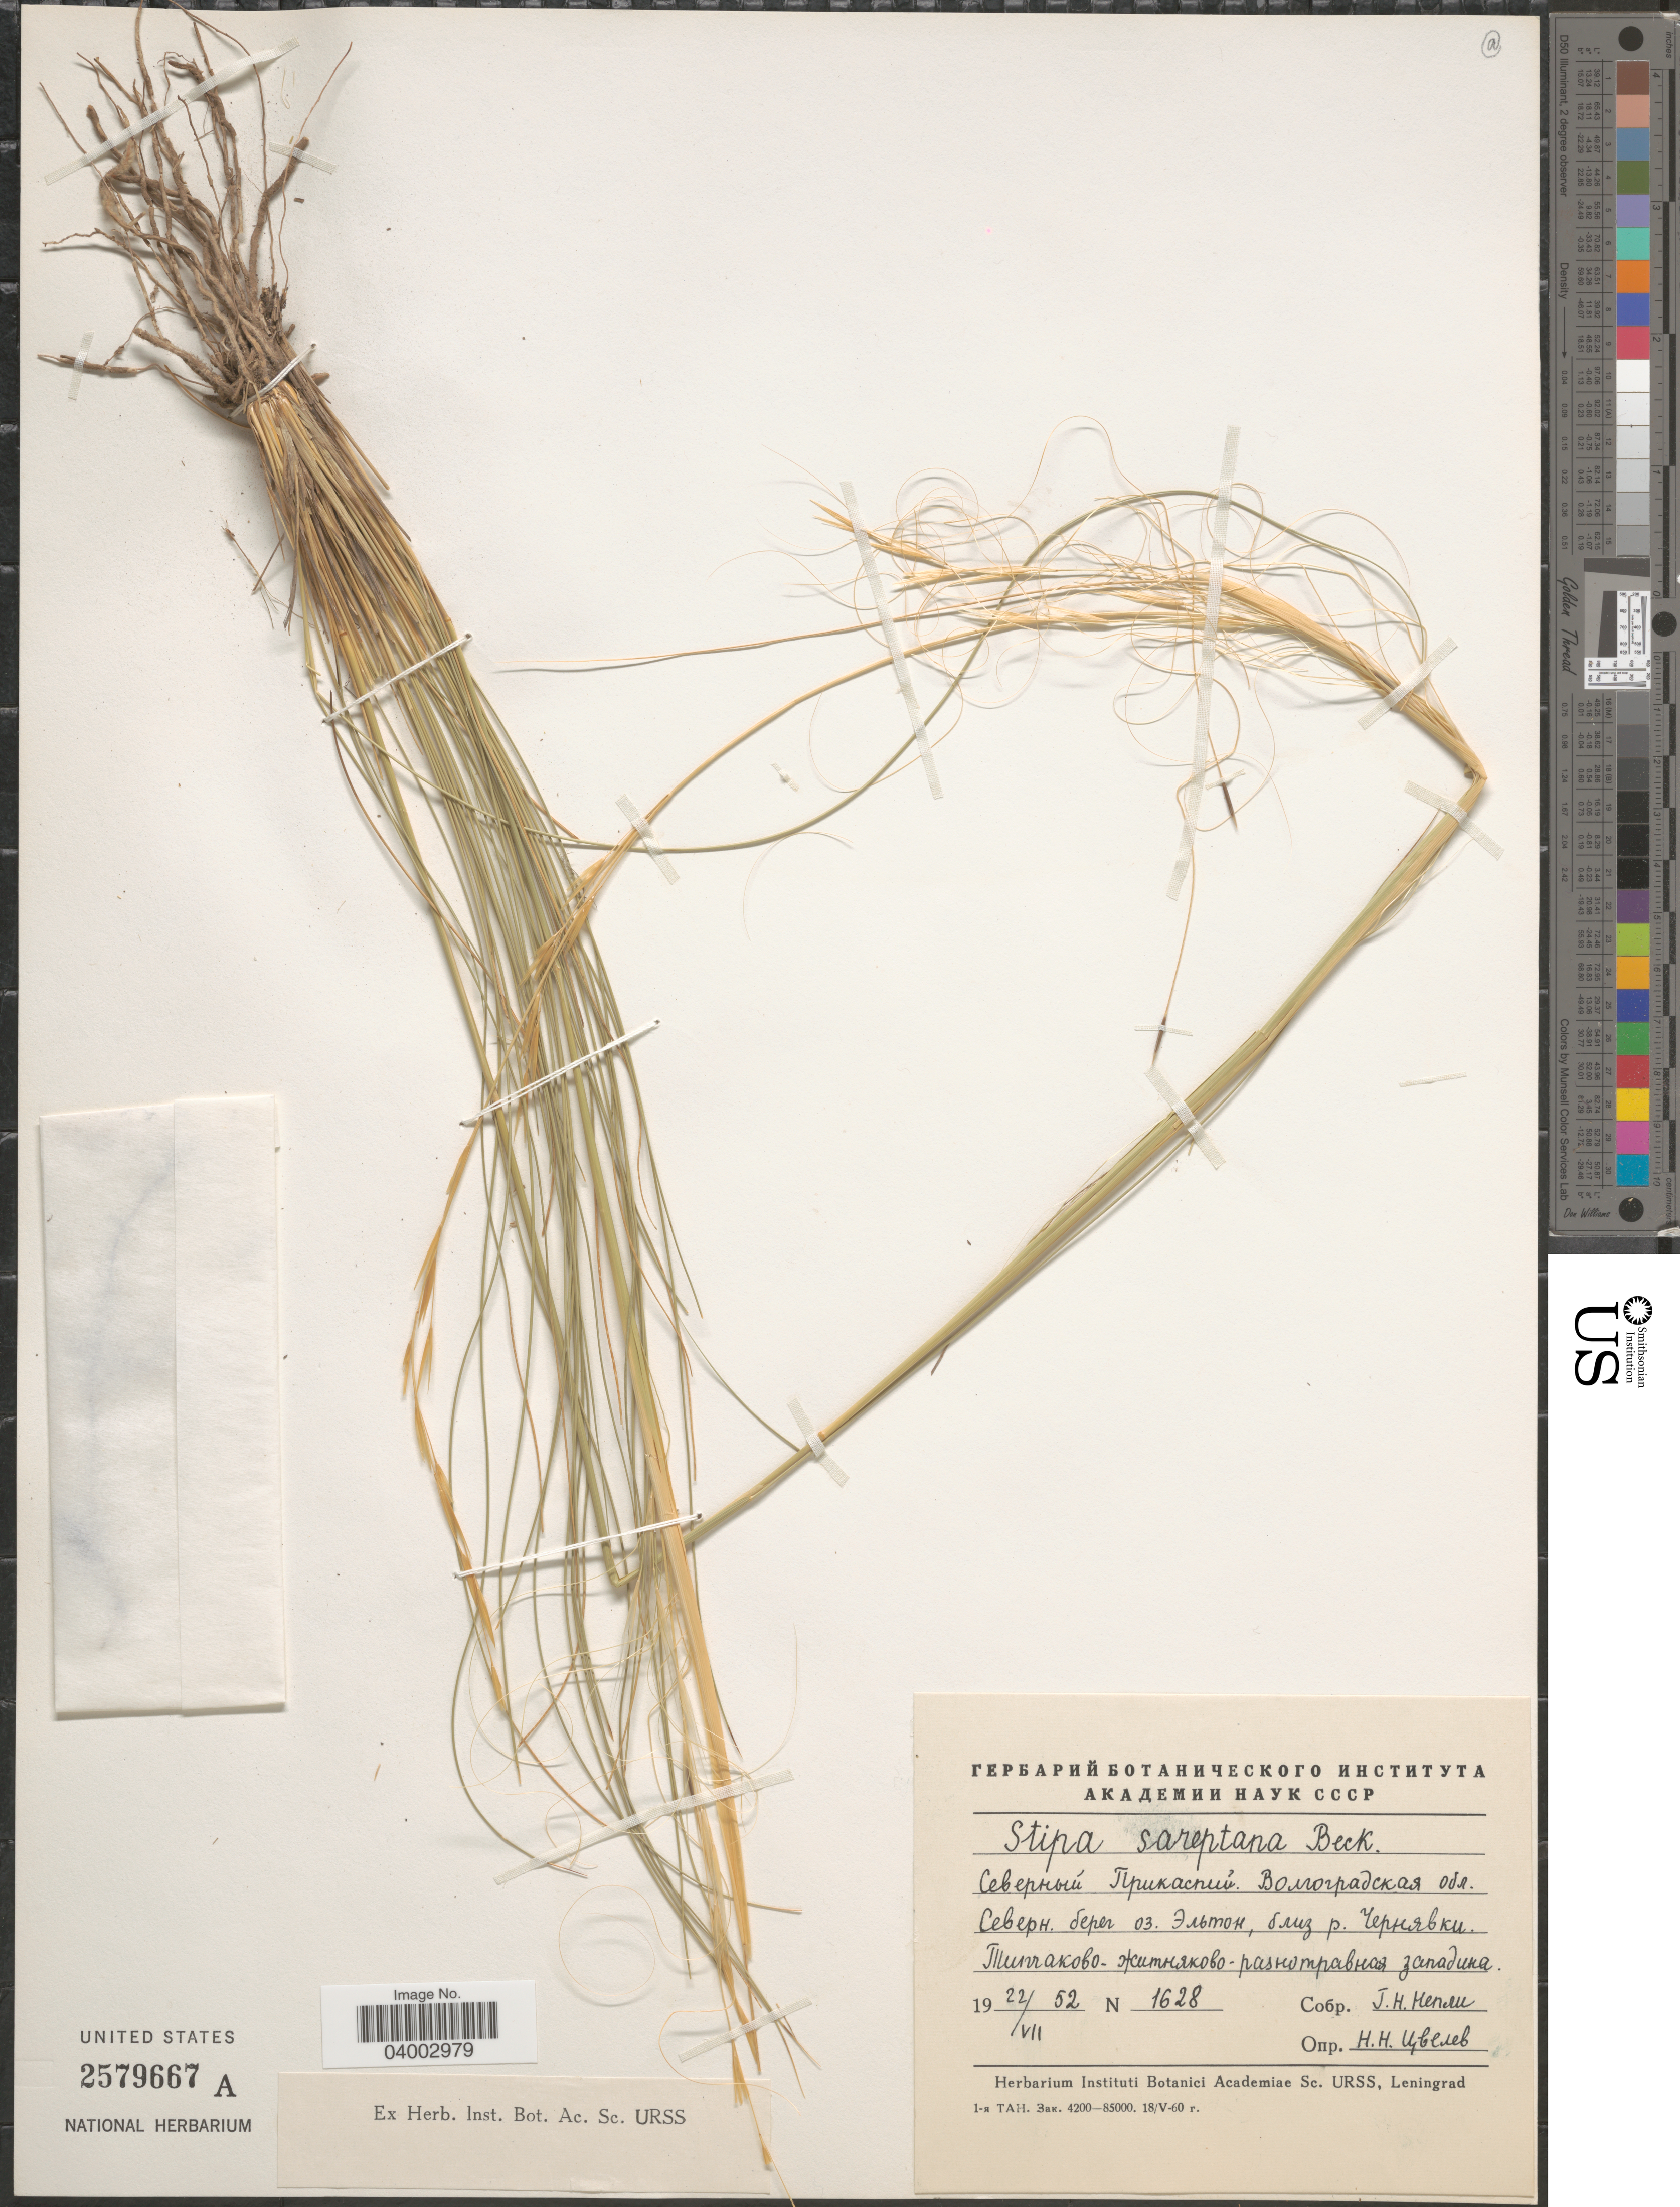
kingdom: Plantae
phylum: Tracheophyta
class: Liliopsida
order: Poales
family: Poaceae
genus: Stipa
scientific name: Stipa sareptana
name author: A.K. Becker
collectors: G. Nepli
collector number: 1628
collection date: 1952-07-22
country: Russian Federation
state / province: Volgograd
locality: North shore of Lake Elton, near River Chernyavka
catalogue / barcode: US 2579667A